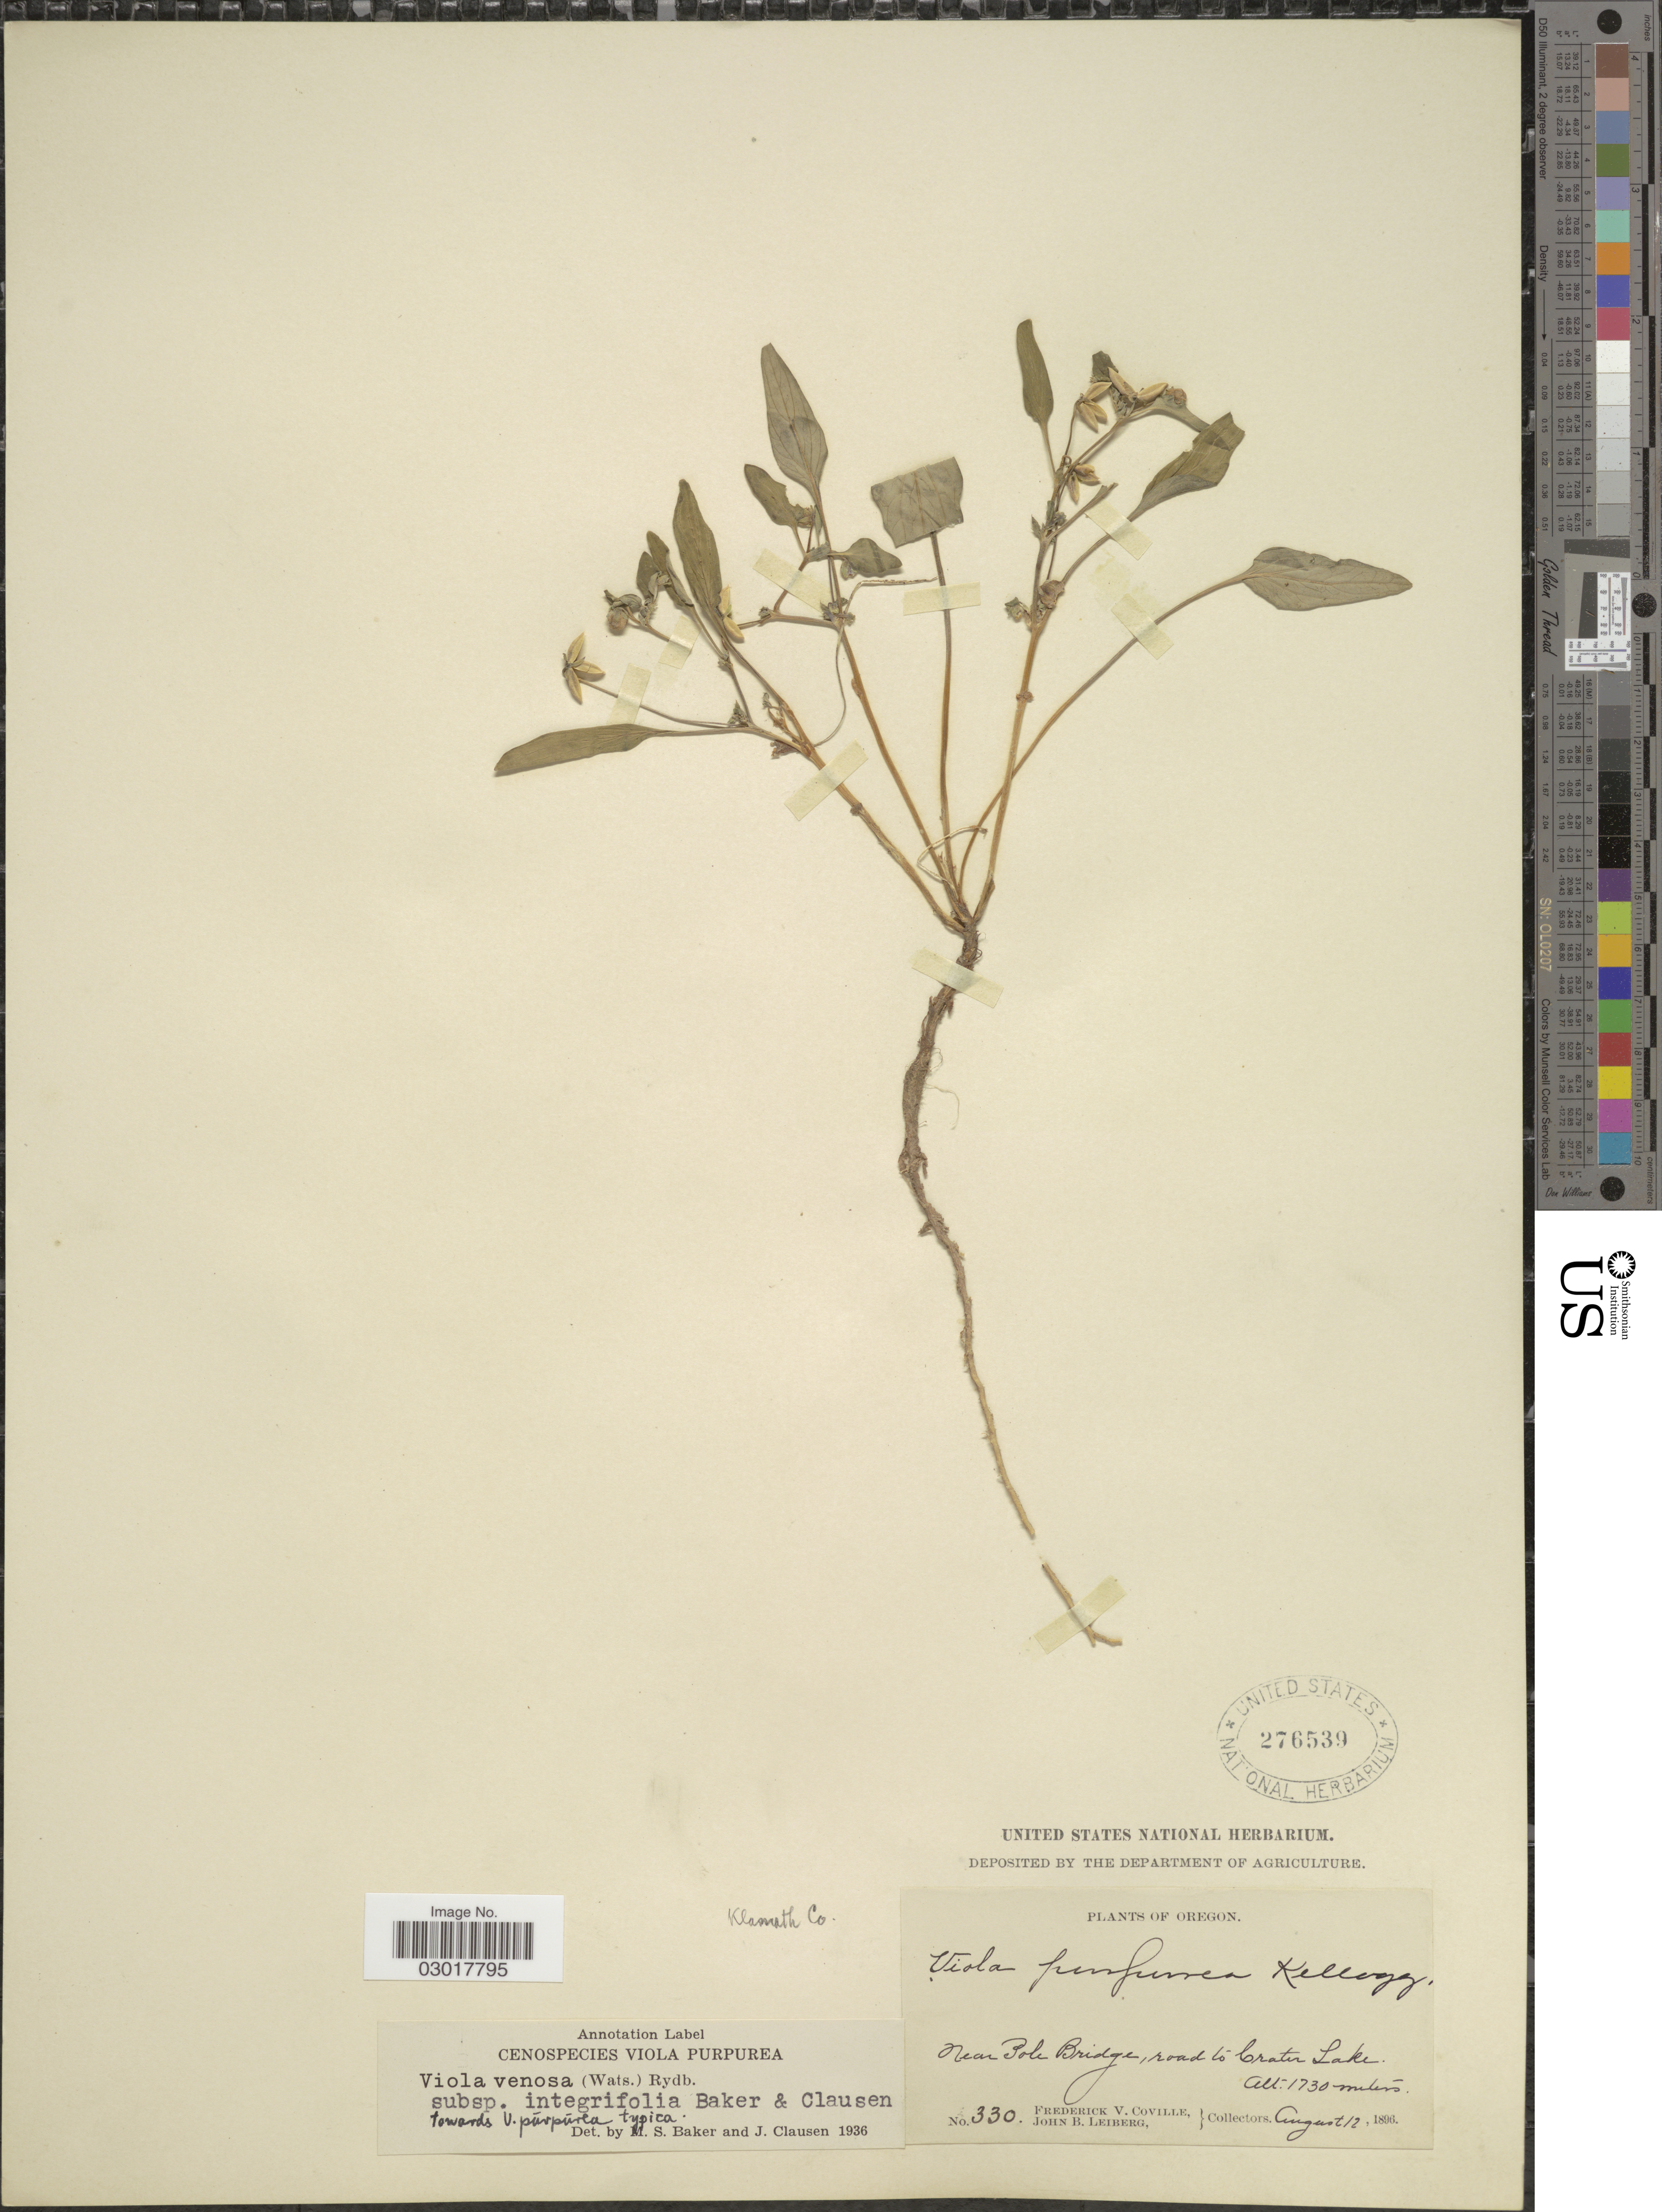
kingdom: Plantae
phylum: Tracheophyta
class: Magnoliopsida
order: Malpighiales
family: Violaceae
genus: Viola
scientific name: Viola venosa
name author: (S. Watson) Rydb.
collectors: F. V. Coville & J. B. Leiberg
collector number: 330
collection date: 1896-08-12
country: United States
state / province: Oregon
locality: Near Pole Bridge, road to Crater Lake.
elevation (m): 1730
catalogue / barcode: US 276539